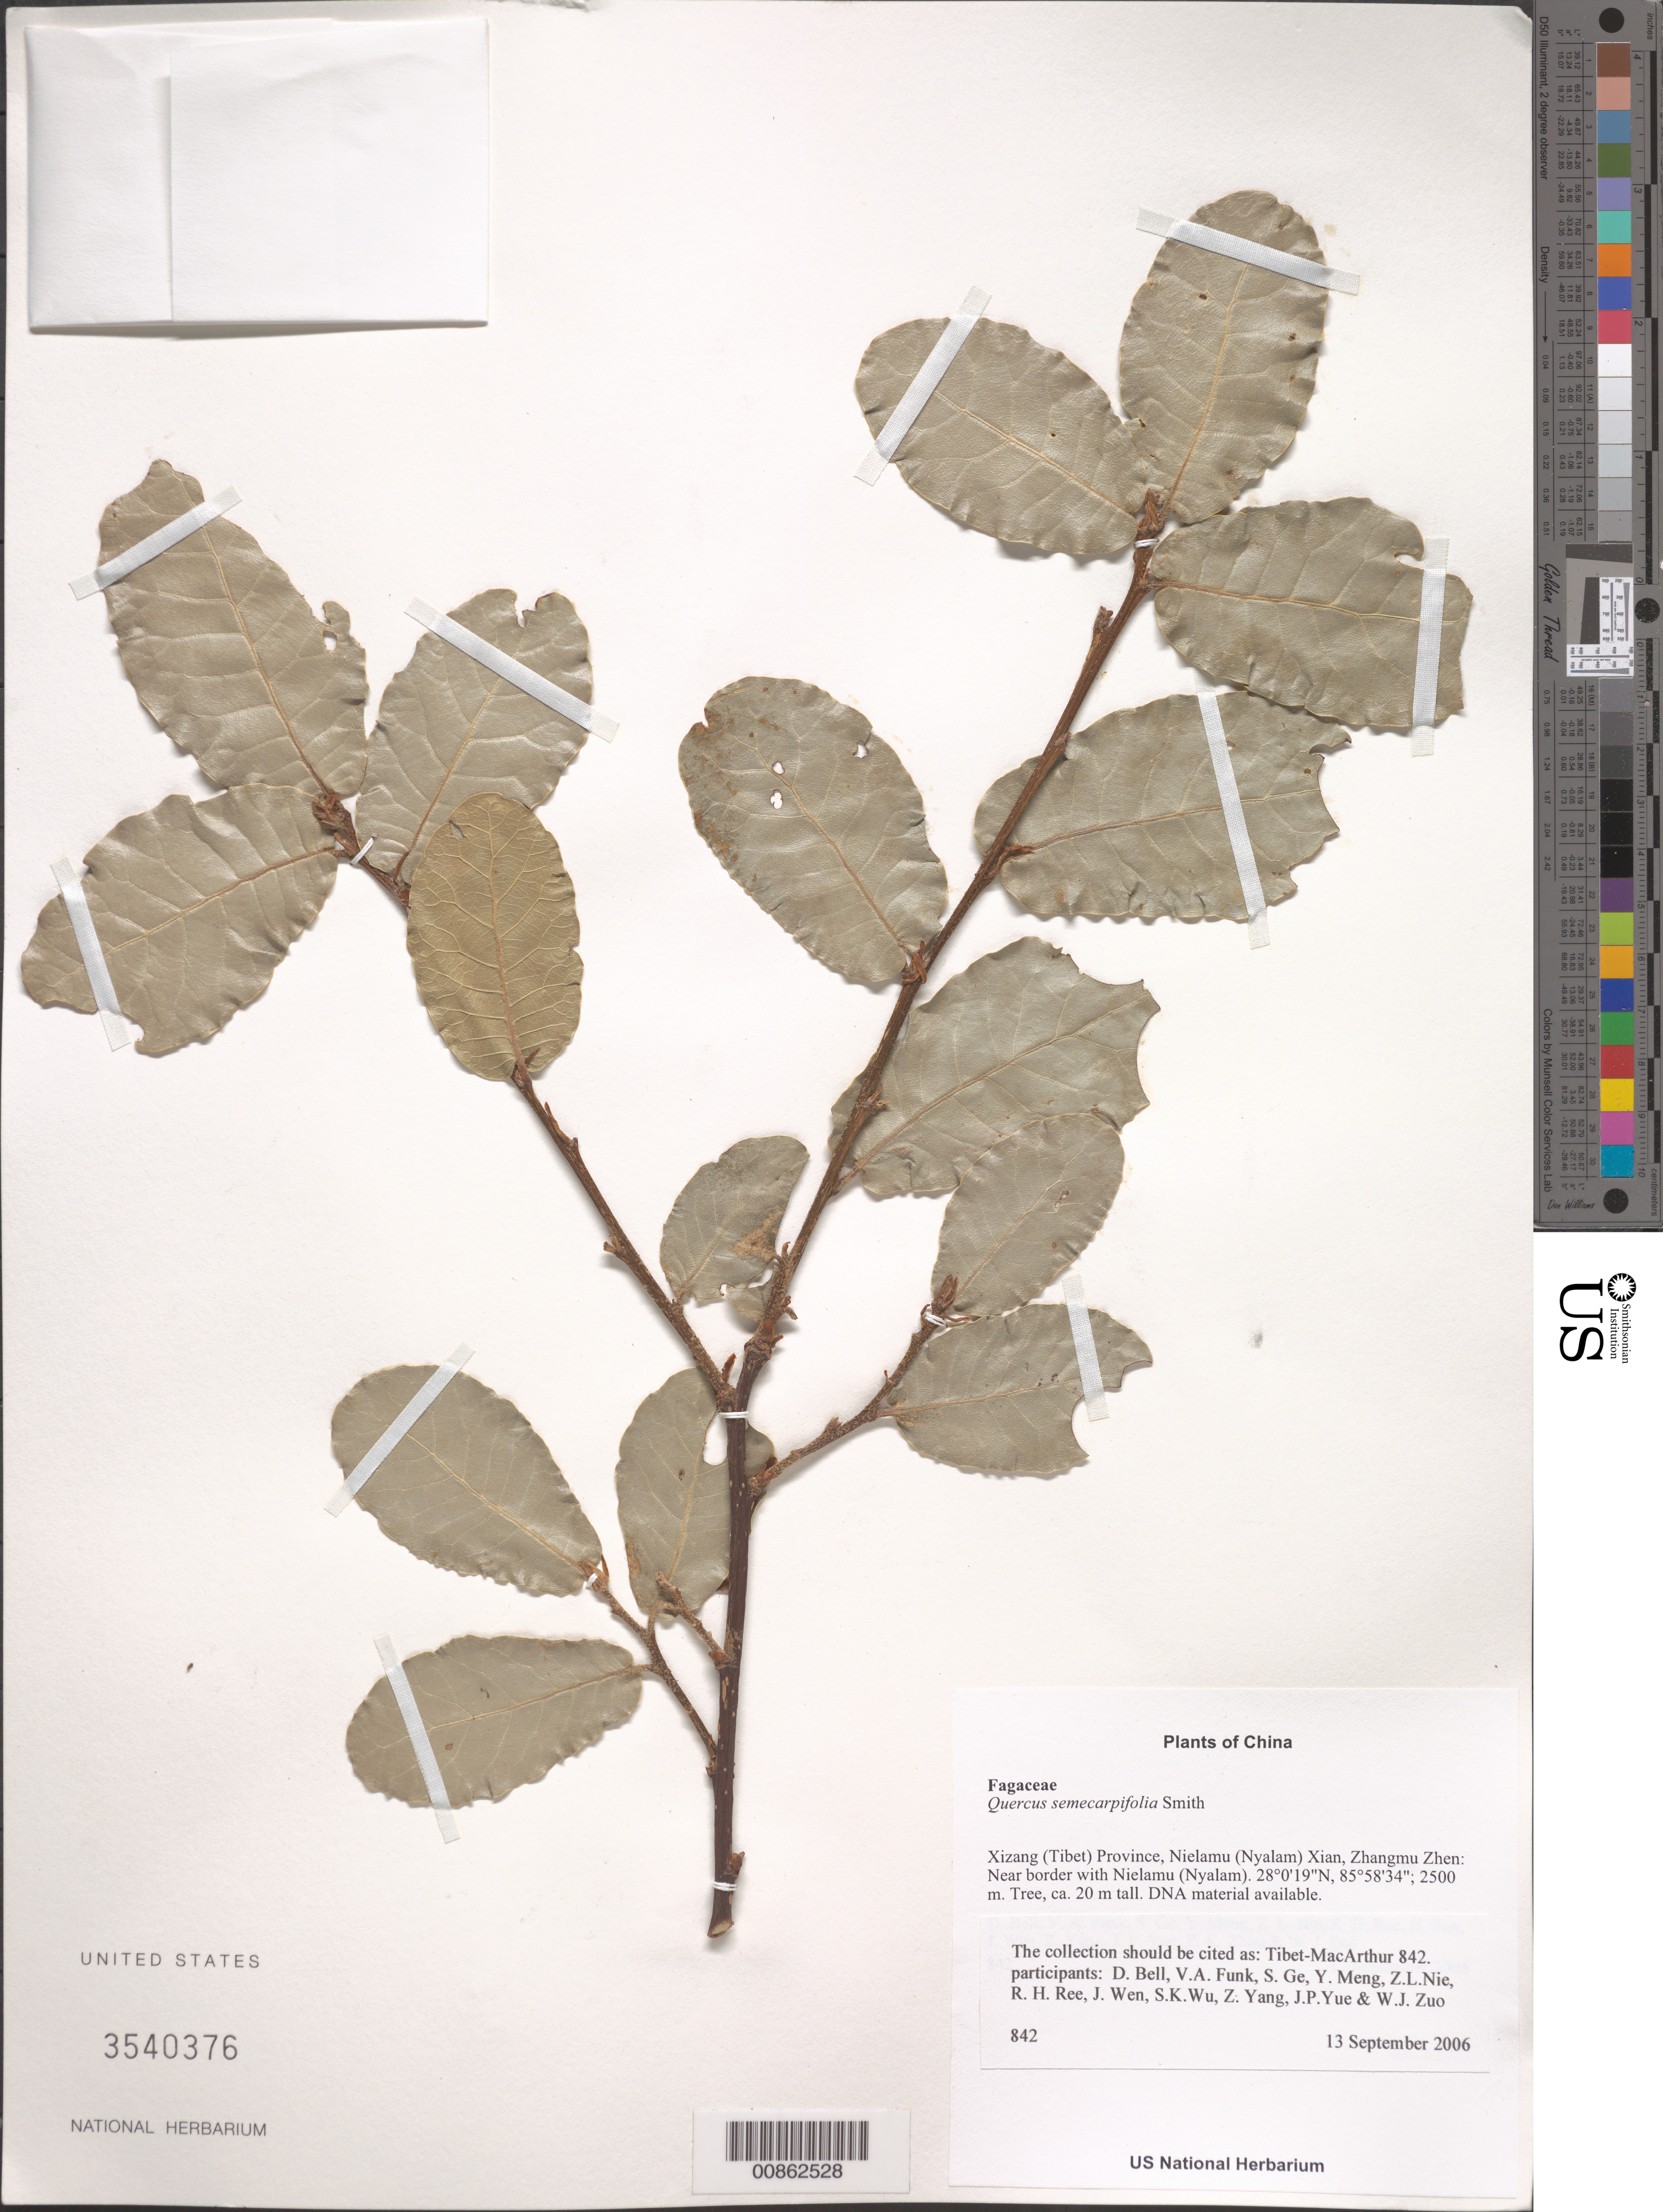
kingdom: Plantae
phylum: Tracheophyta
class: Magnoliopsida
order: Fagales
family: Fagaceae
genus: Quercus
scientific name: Quercus semecarpifolia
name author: Sm.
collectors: Tibet-MacArthur, D. A. Bell, V. Funk, S. Ge, Y. Meng, Z. Nie, R. Ree, H. Sun, J. Wen, Z. Yang, J. Yue, Z. Zhou & W. Zuo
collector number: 842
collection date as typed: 13 Sep 2006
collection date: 2006-09-13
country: China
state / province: Xizang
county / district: Nielamu (Nyalam) Xian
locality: Zhangmu Zhen. Near border with Nielamu (Nyalam).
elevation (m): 2500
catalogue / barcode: US 3540376